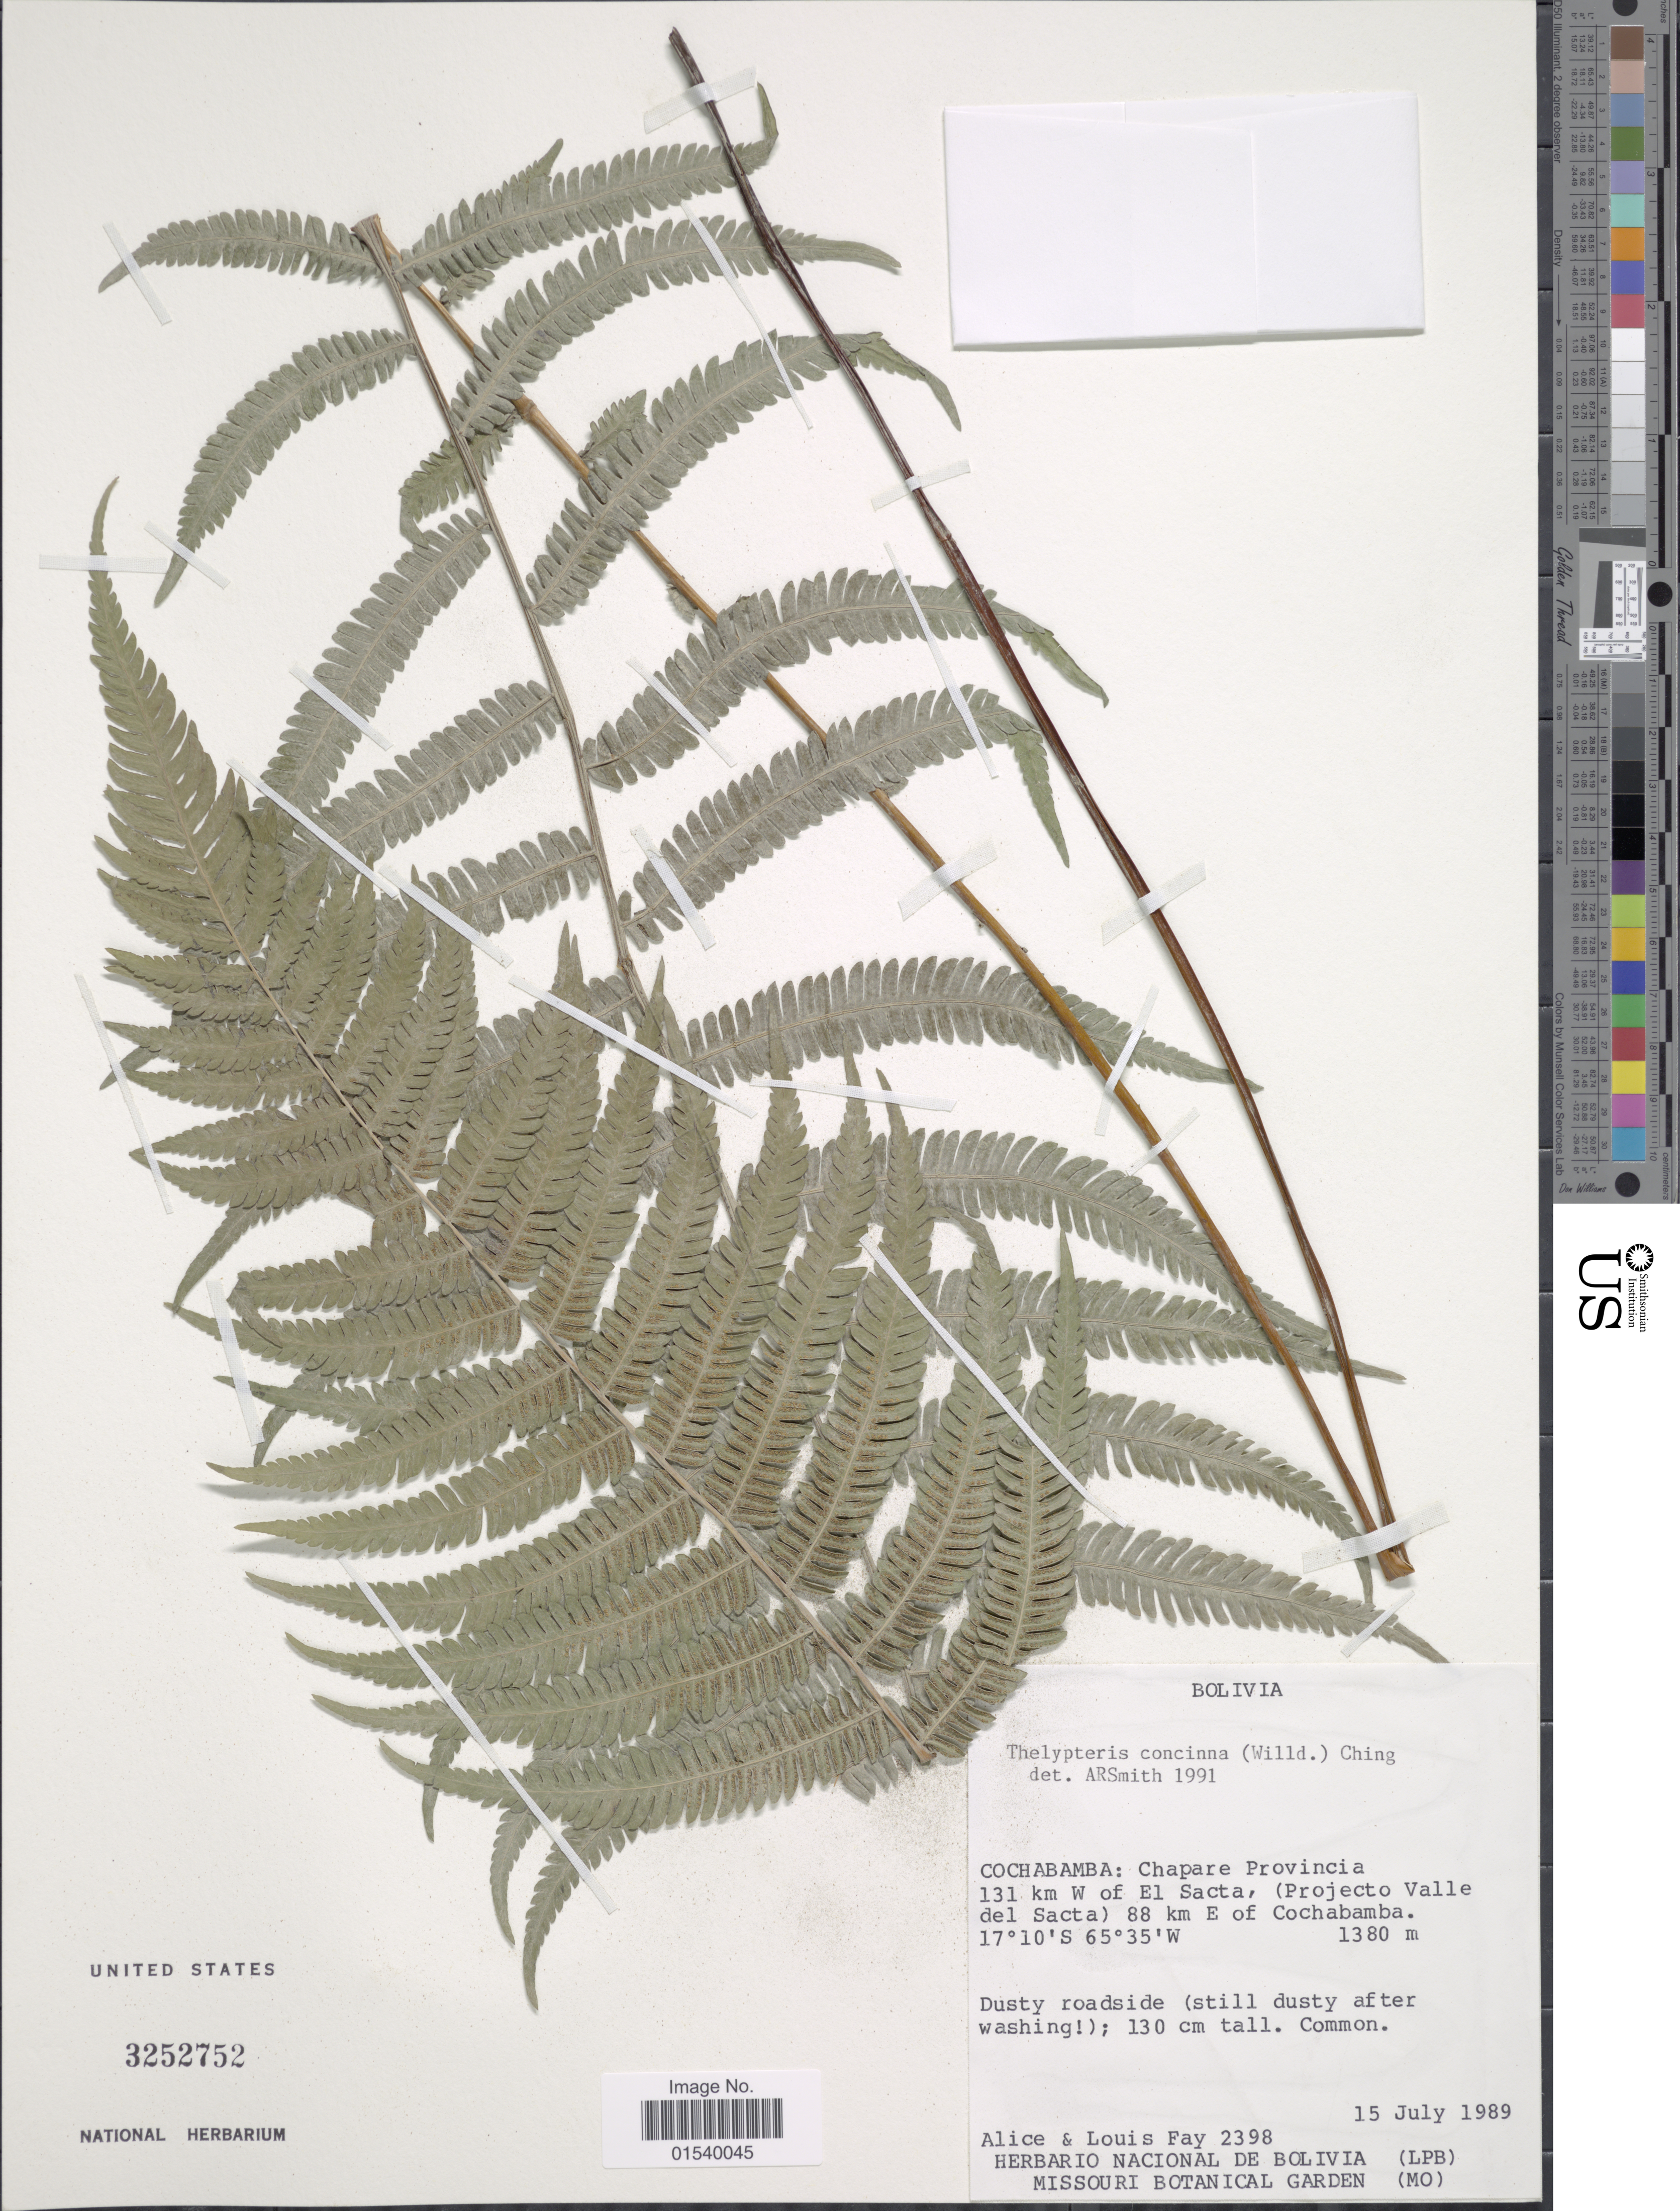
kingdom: Plantae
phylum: Tracheophyta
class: Polypodiopsida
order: Polypodiales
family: Thelypteridaceae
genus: Amauropelta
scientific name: Amauropelta concinna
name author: (Willd.) Pic. Serm.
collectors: A. Fay & L. Fay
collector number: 2398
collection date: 1989-07-15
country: Bolivia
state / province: Cochabamba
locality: Chapare Provincia 131 km W of El Sacta, (Projecto Valle del Sacta) 88 km E of Cochabamba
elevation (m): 1380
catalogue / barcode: US 3252752